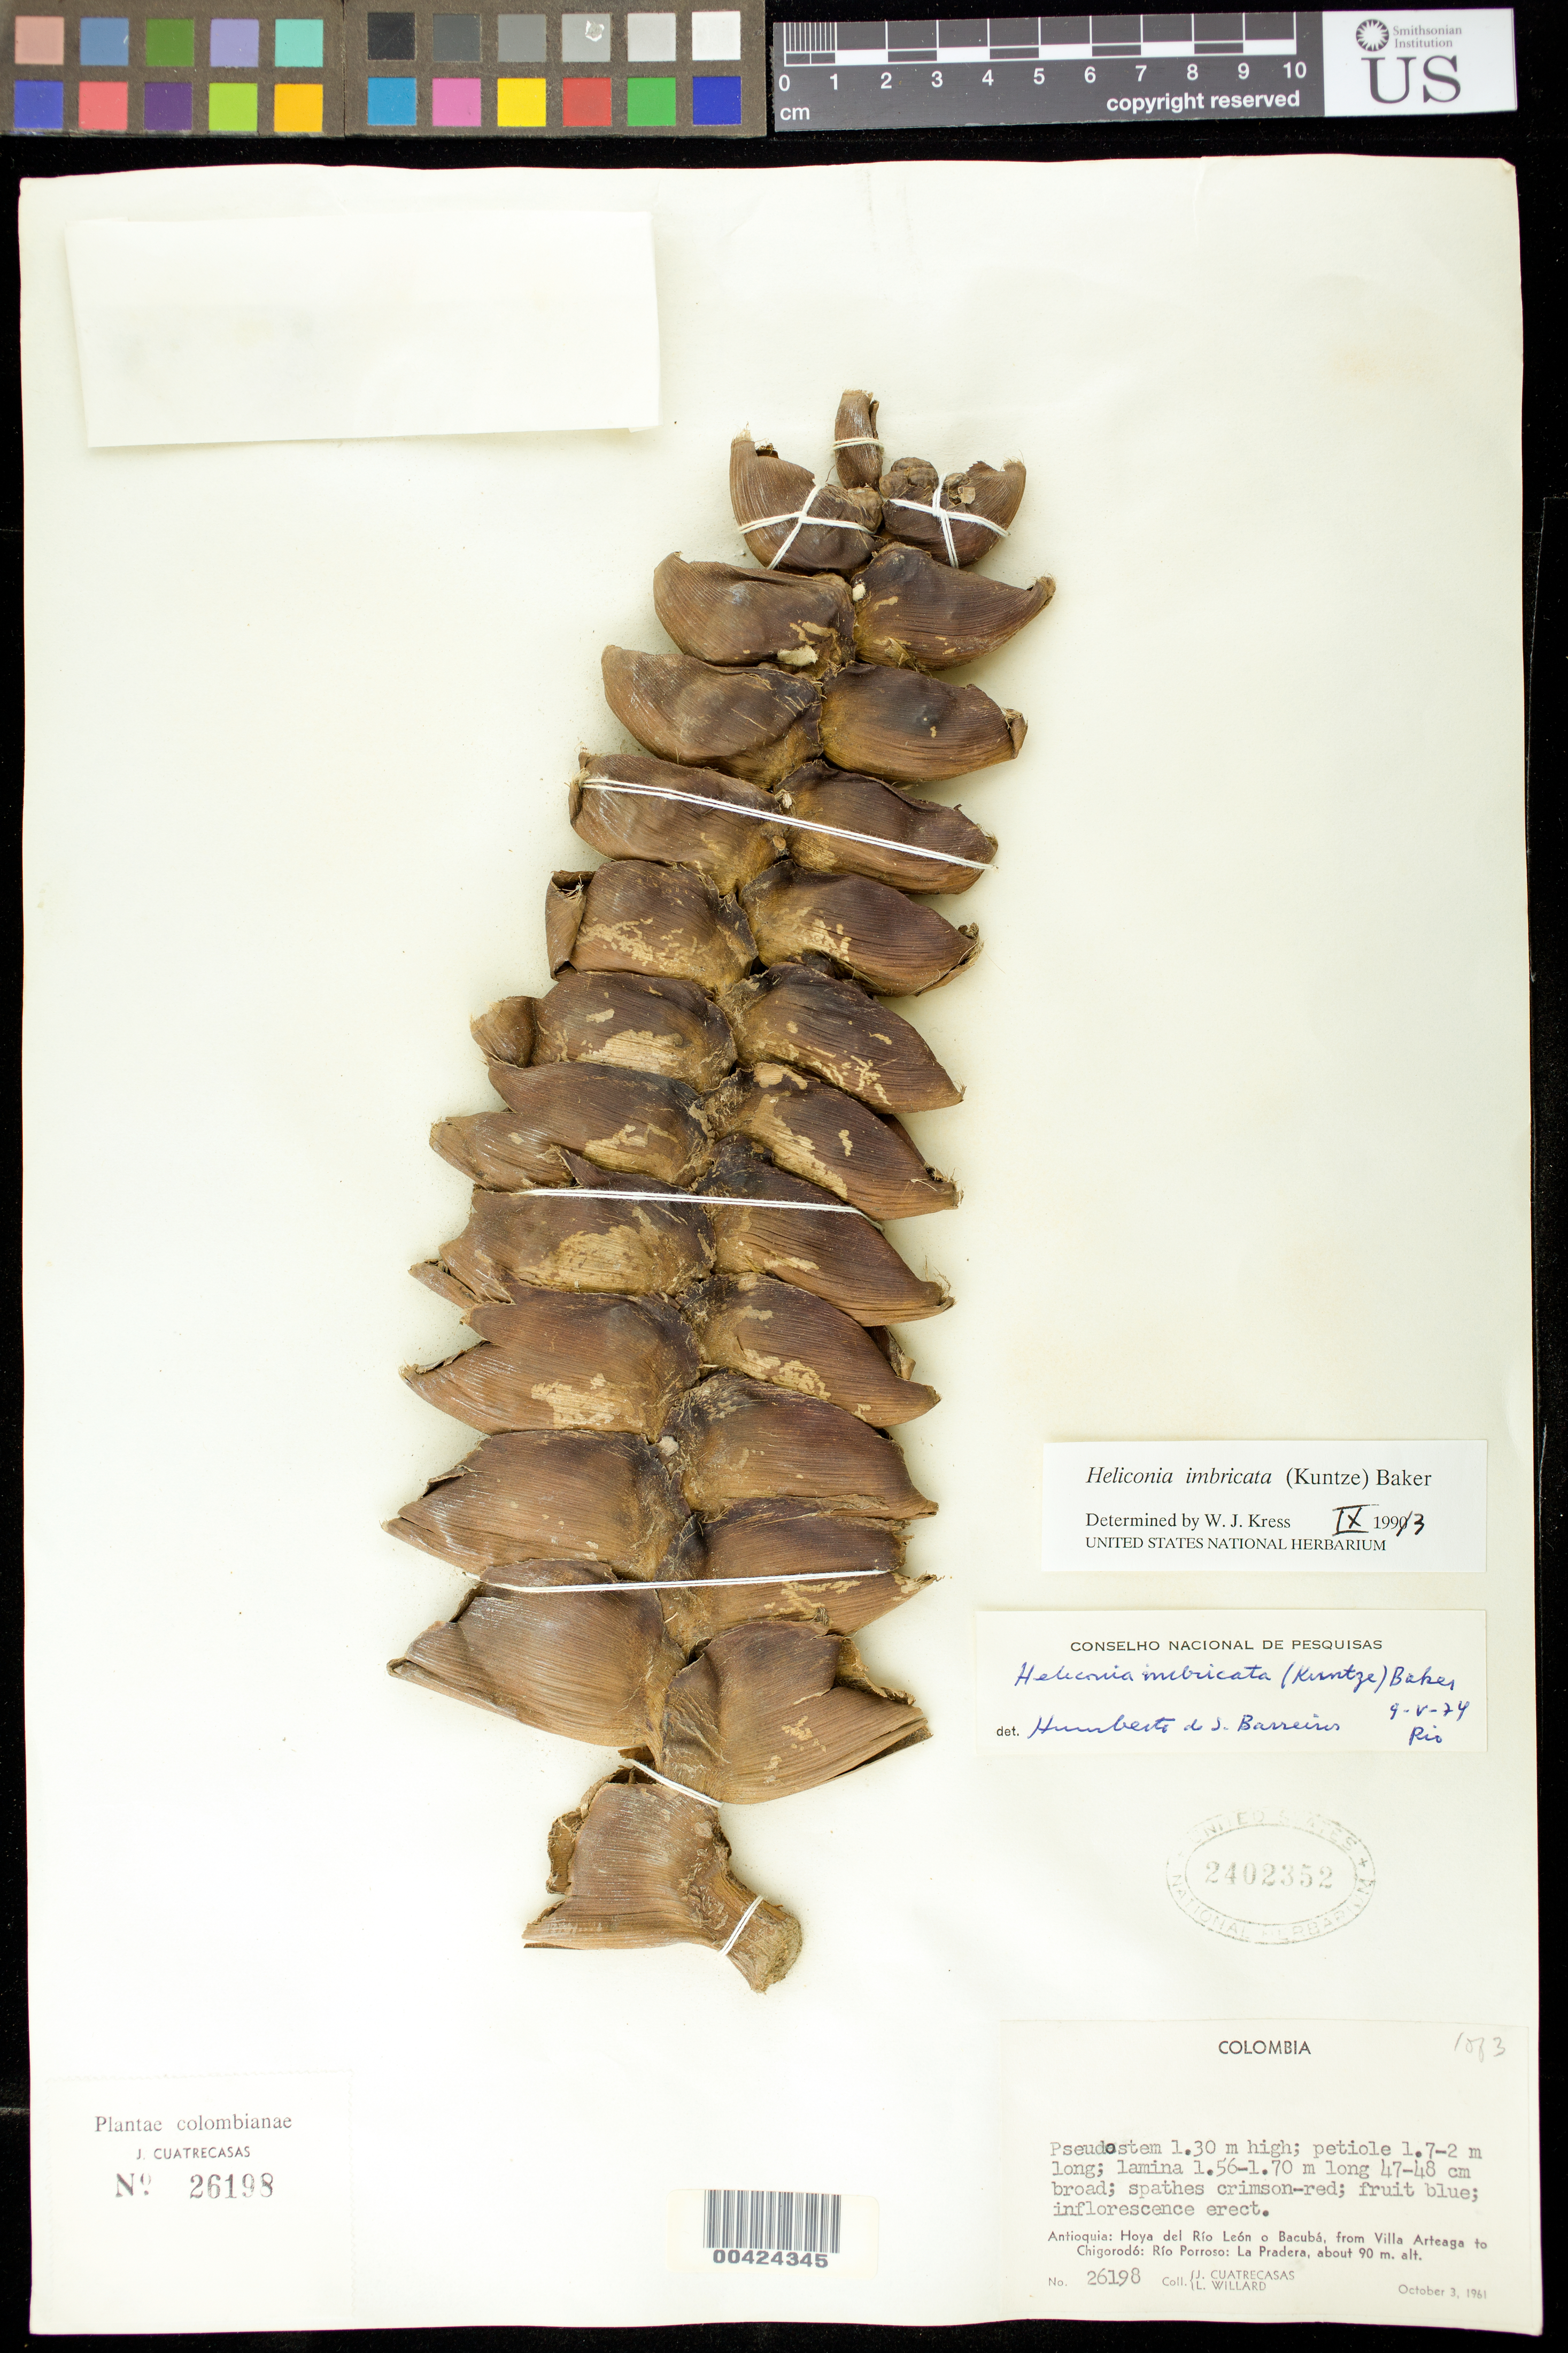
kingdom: Plantae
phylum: Tracheophyta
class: Liliopsida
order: Zingiberales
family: Heliconiaceae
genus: Heliconia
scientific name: Heliconia imbricata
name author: (Kuntze) Baker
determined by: Kress, W. J., (US), Smithsonian Institution - National Museum of Natural History (UNITED STATES)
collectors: J. Cuatrecasas & L. Willard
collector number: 26198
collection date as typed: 03 Oct 1961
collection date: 1961-10-03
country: Colombia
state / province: Antioquia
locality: La Pradera, Rio Porroso; Hoya del Rio Leon o Bacuba; from Villa Arteaga to CHigordo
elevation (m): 90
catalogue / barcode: US 2402352